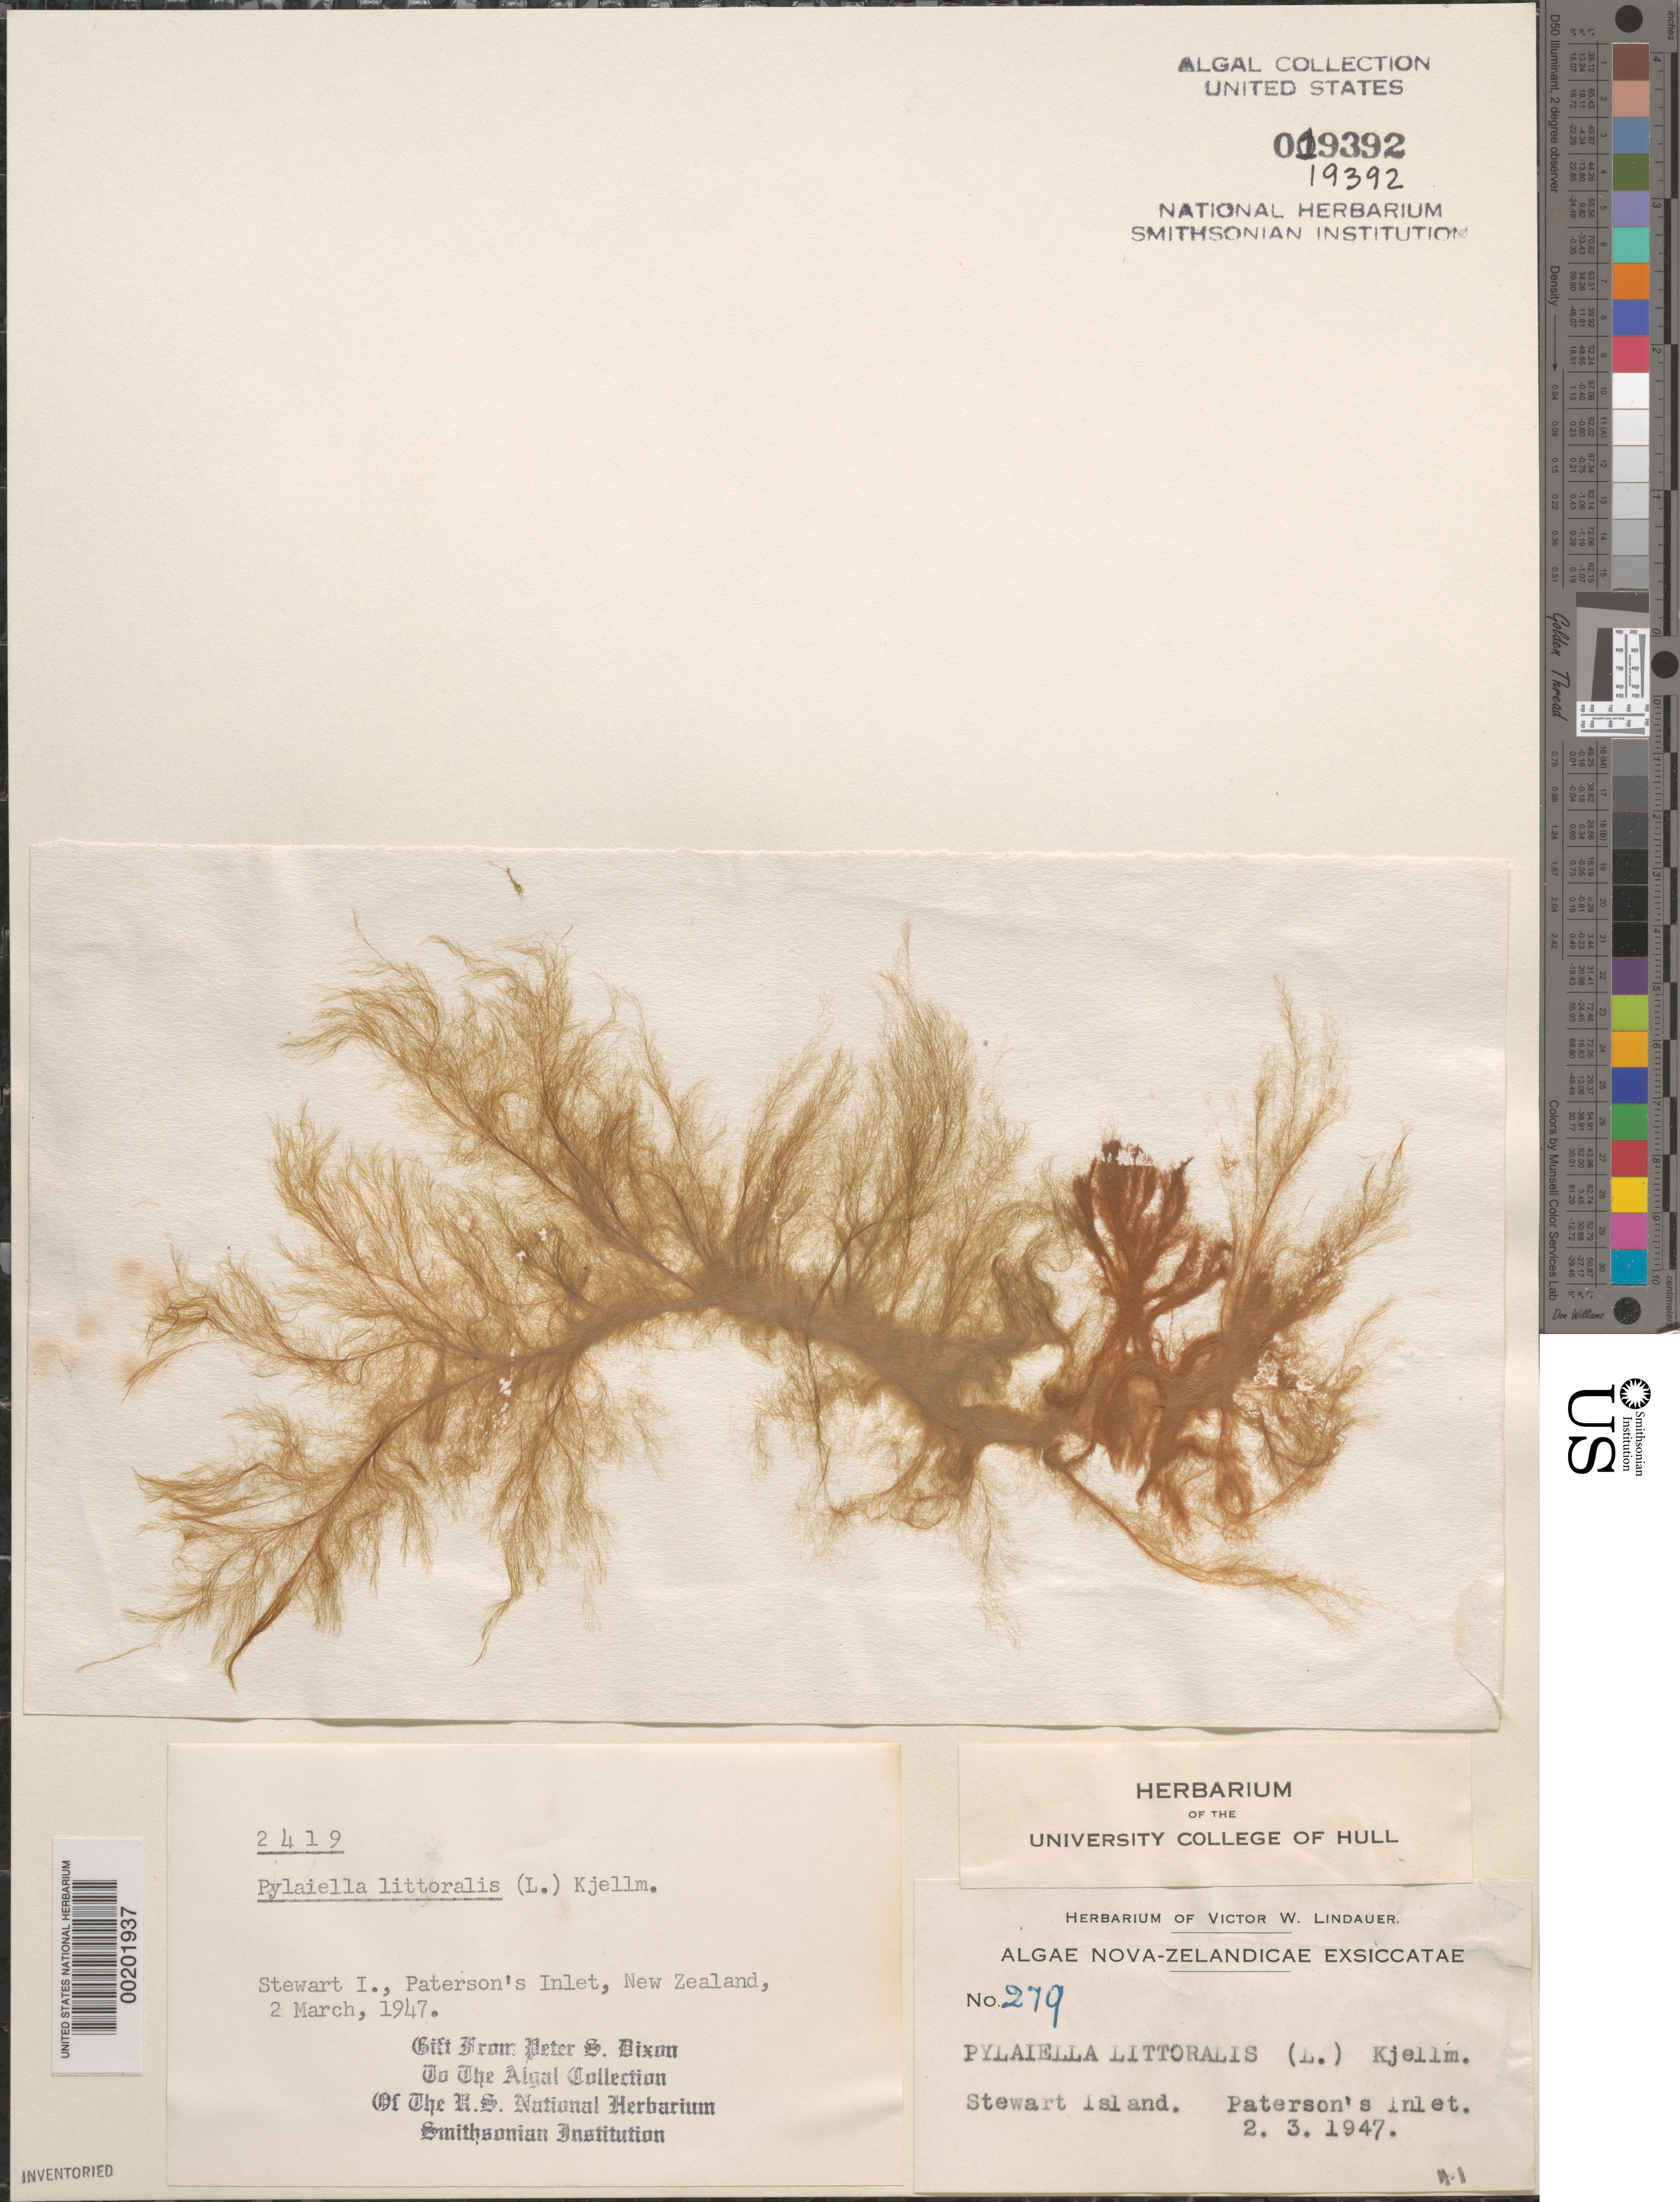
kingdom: Chromista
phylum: Ochrophyta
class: Phaeophyceae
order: Ectocarpales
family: Acinetosporaceae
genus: Pylaiella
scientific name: Pylaiella litoralis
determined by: Dixon, P. S.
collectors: V. Lindauer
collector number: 279 & PSD 2419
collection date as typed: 02 Mar 1947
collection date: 1947-03-02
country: New Zealand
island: Stewart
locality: Paterson inlet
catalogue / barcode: US 19392